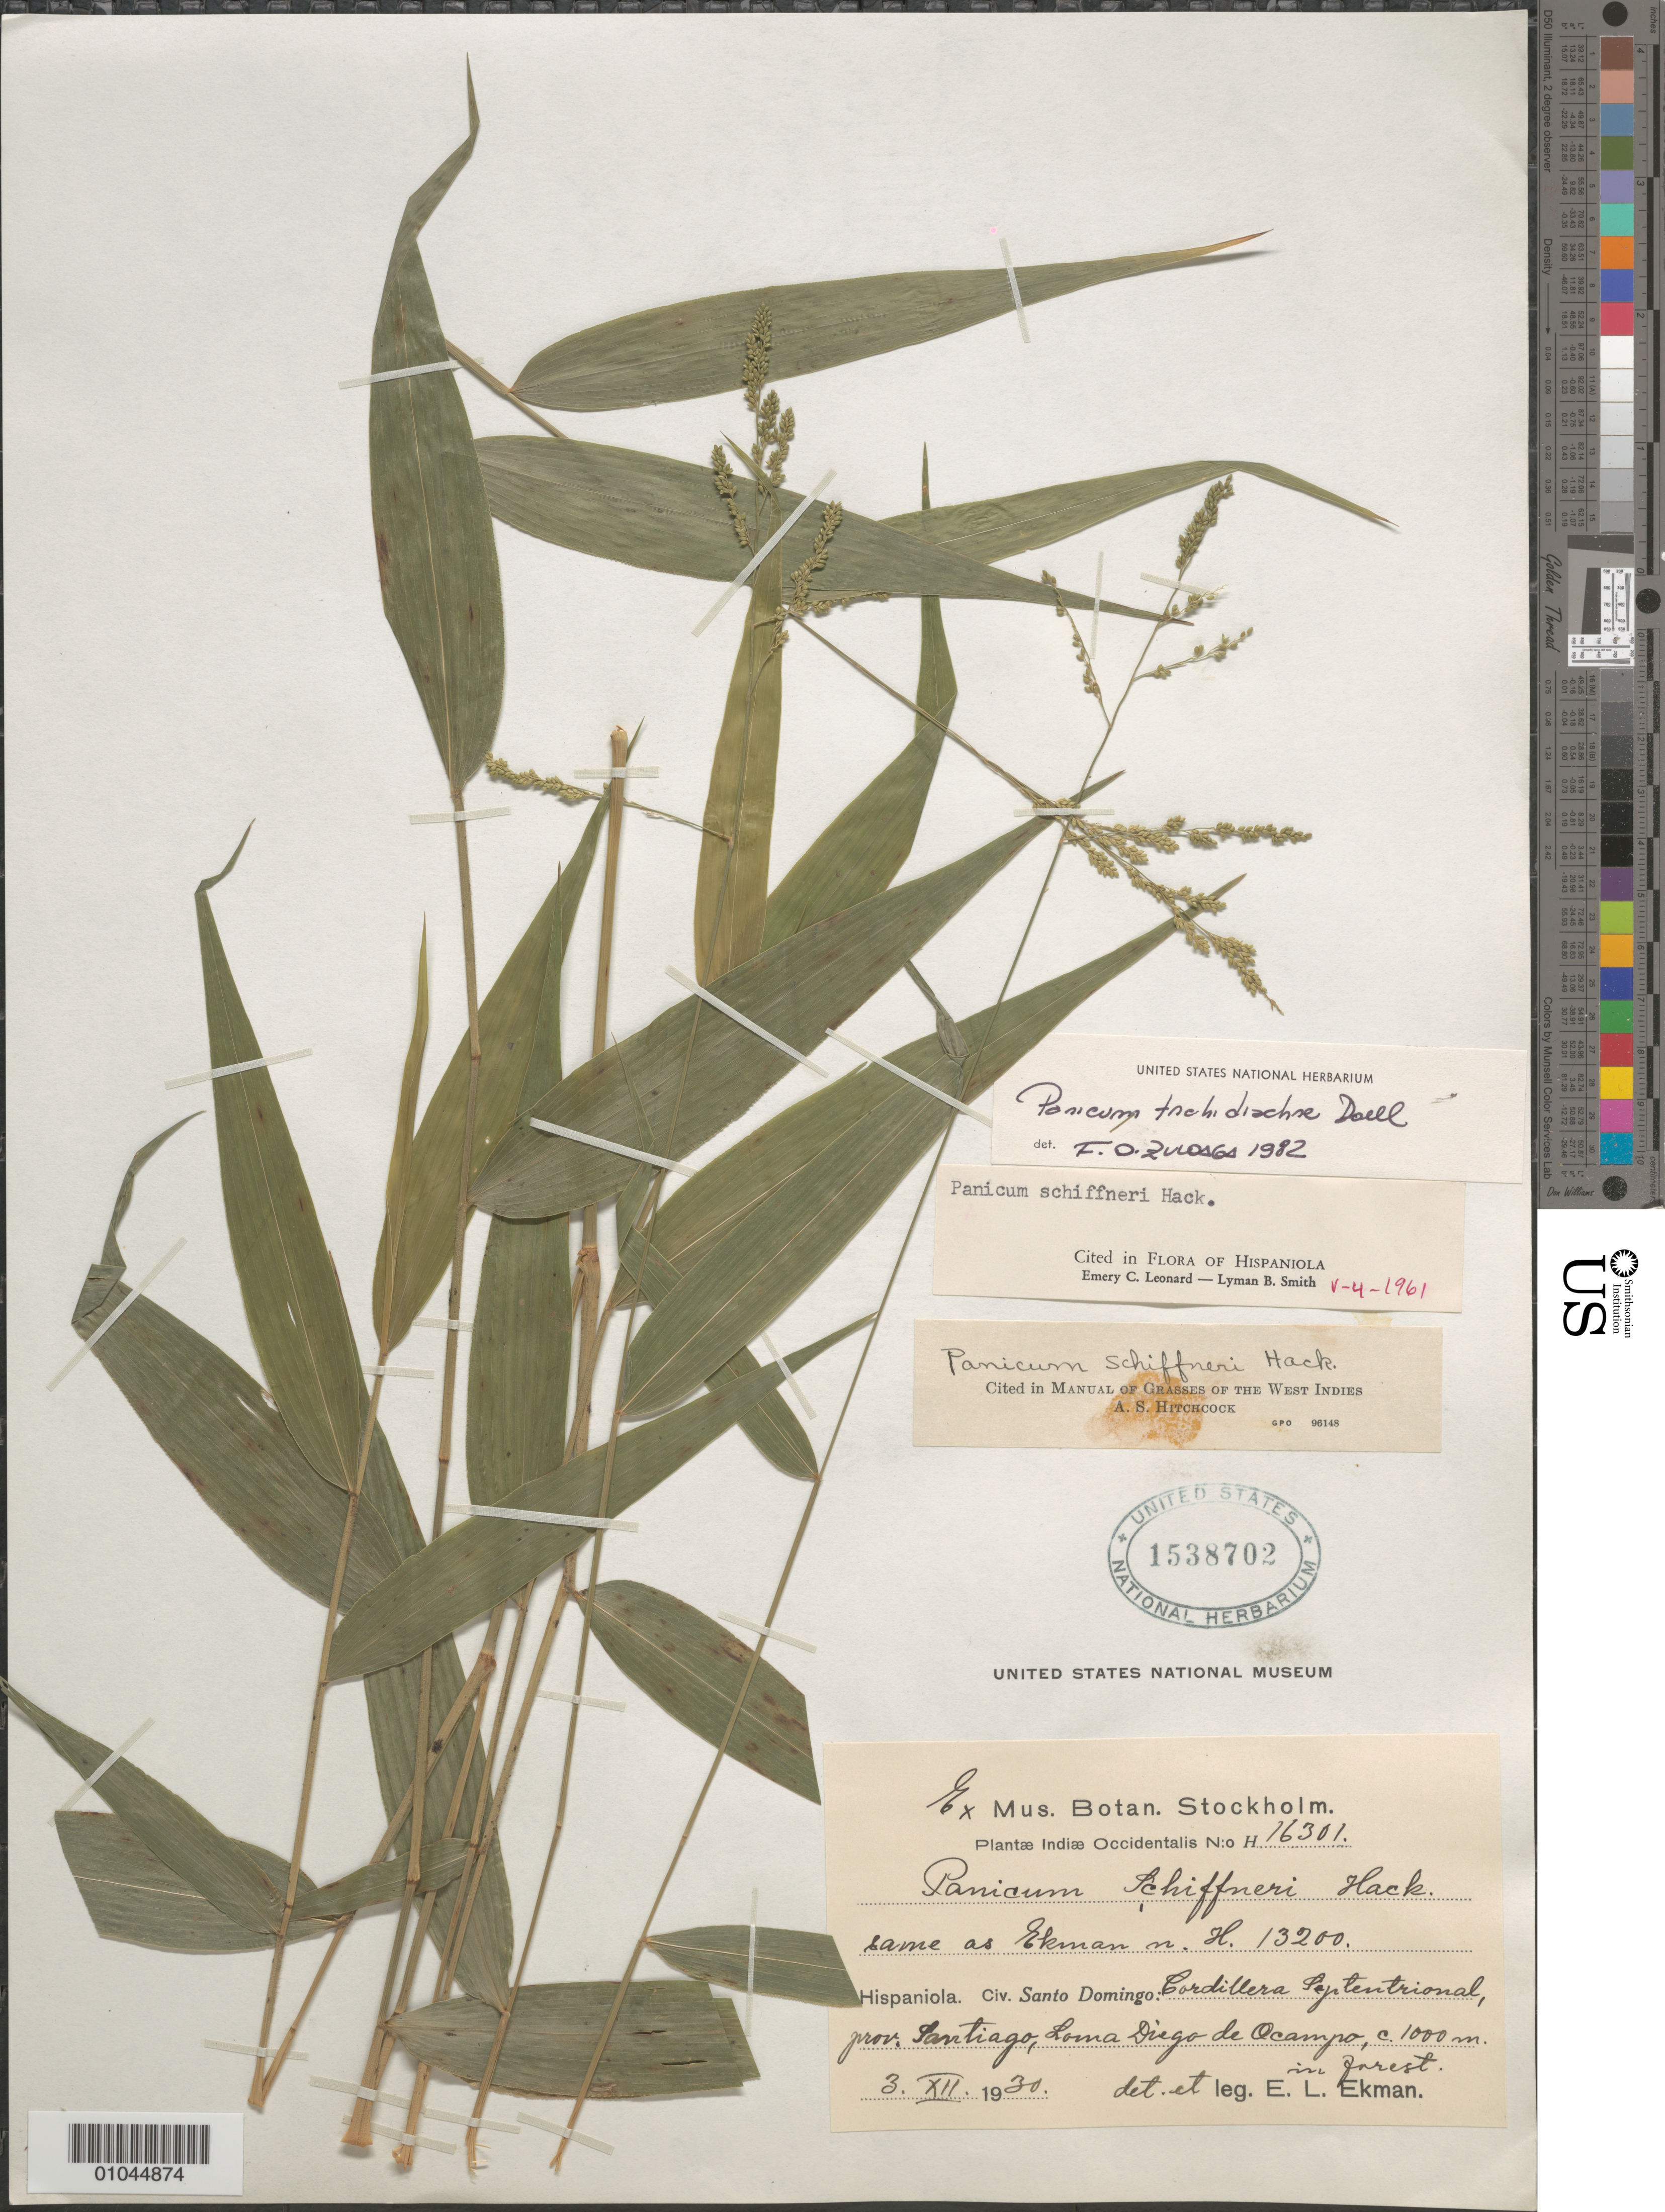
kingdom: Plantae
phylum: Tracheophyta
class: Liliopsida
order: Poales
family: Poaceae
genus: Panicum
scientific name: Panicum trichoides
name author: Sw.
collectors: E. L. Ekman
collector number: H 16301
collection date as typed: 03 Dec 1930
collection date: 1930-12-03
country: Dominican Republic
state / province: Santiago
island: Hispaniola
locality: Cordillera Septentrional, Loma Diego de Ocampo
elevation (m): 1000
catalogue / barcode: US 1538702